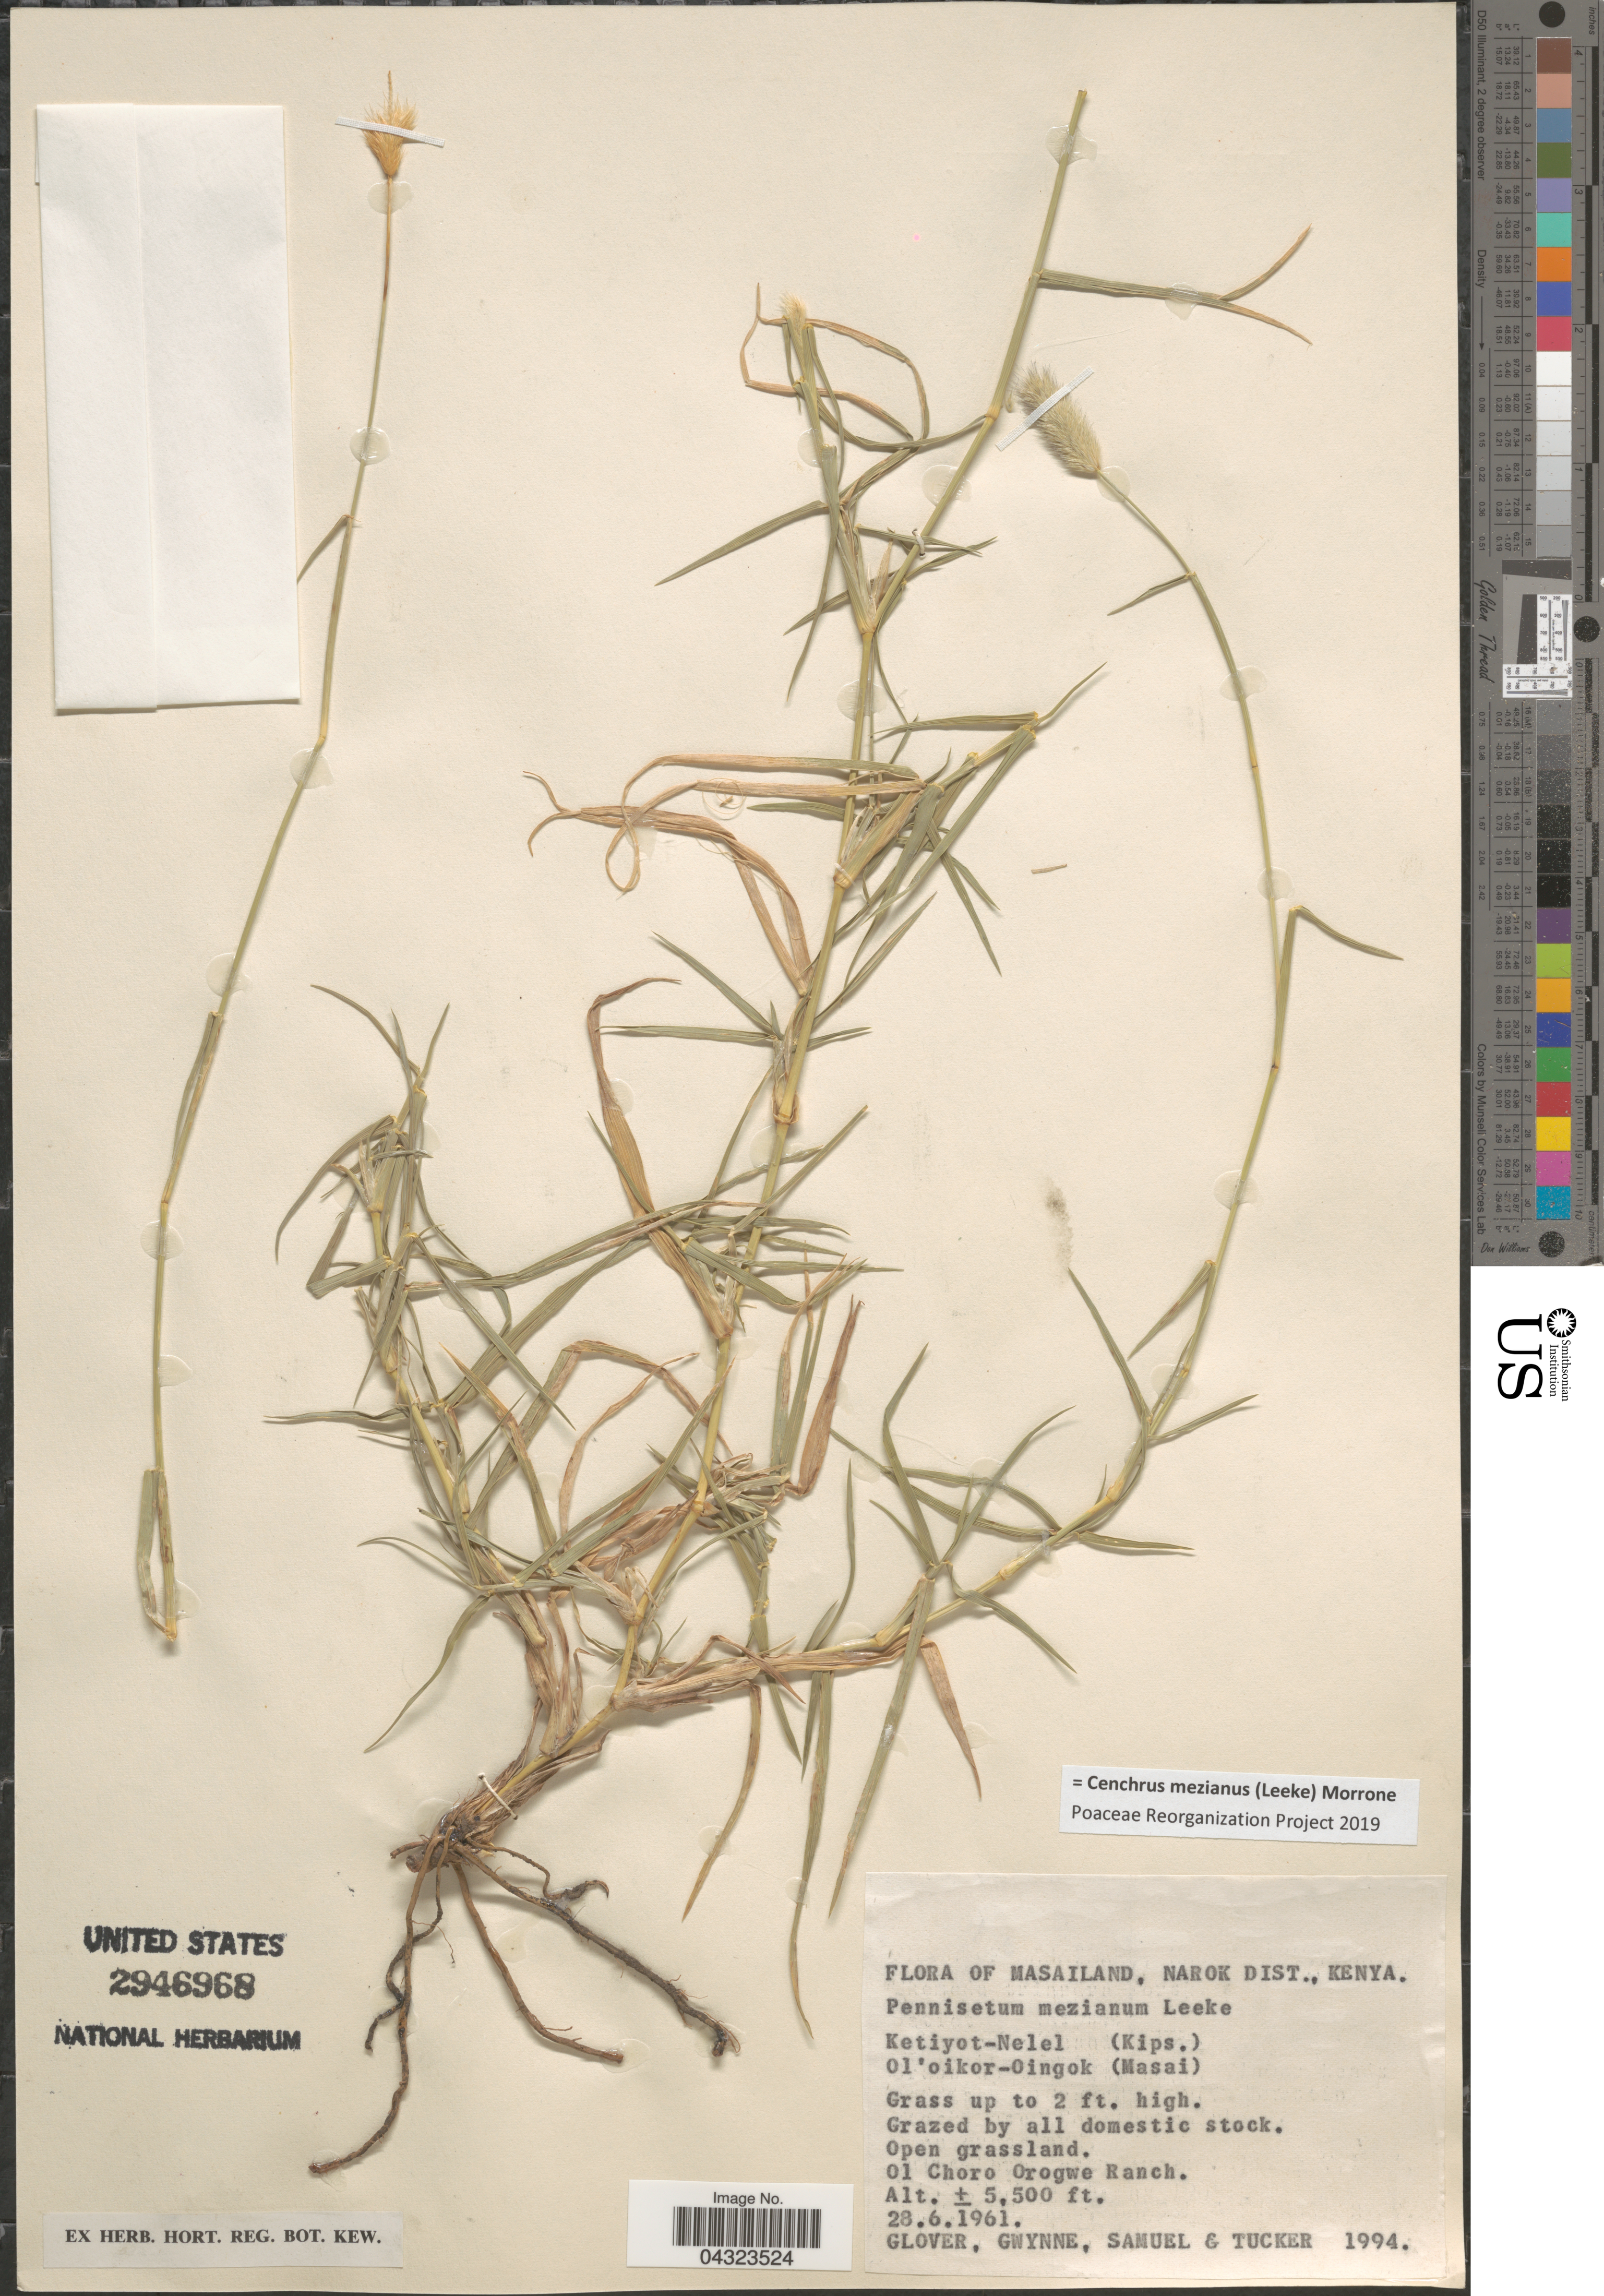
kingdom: Plantae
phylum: Tracheophyta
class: Liliopsida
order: Poales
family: Poaceae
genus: Cenchrus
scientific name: Cenchrus mezianus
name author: (Leeke) Morrone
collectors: Glover, -. Gwynne, -. Samuel & Tucker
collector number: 1994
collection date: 1961-06-28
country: Kenya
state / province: Narok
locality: Masailand, Narok Dist. Ketiyot-Nelel (Kips.). Ol'oikor-Oingok (Masai). Ol Choro Orogwe Ranch.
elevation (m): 1676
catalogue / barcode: US 2946968